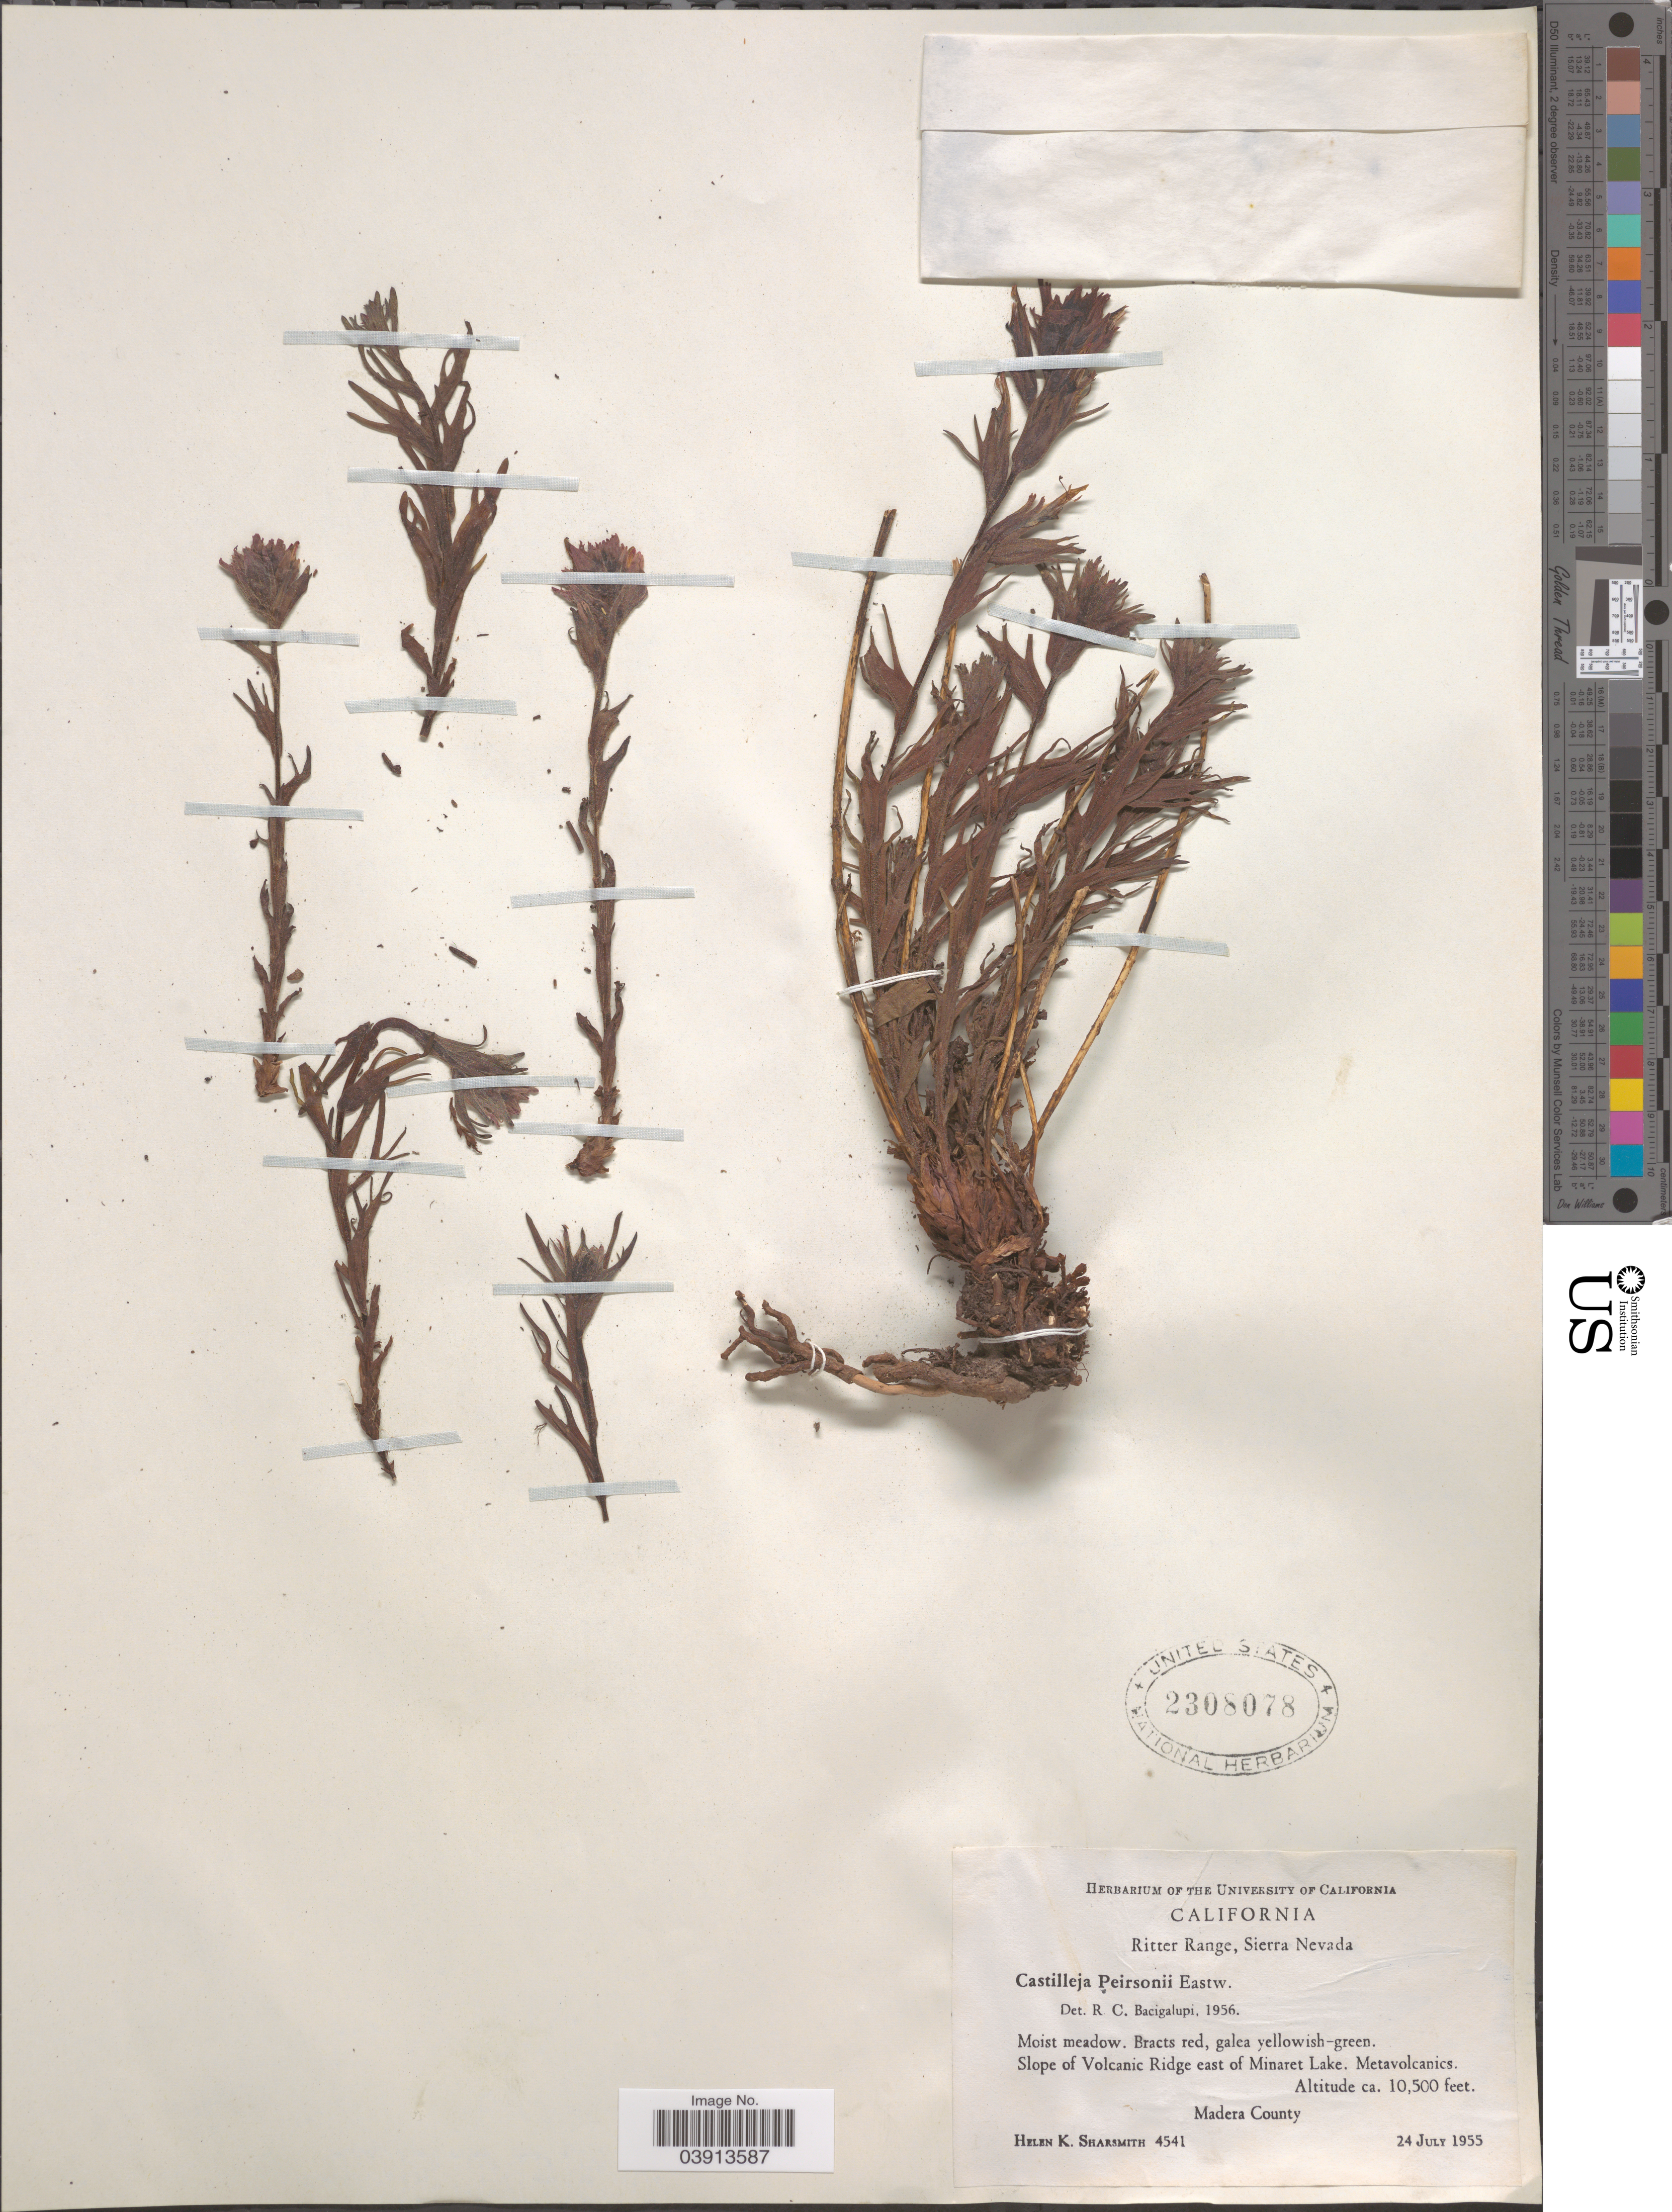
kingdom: Plantae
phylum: Tracheophyta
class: Magnoliopsida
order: Lamiales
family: Orobanchaceae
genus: Castilleja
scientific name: Castilleja peirsonii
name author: Eastw.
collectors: H. Sharsmith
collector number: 4541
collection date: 1955-07-24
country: United States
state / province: California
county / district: Madera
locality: Ritter Range, Sierra Nevada. Slope of Volcanic Ridge east of Minaret Lake, Metavolcanics. Madera County.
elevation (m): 3200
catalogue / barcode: US 2308078